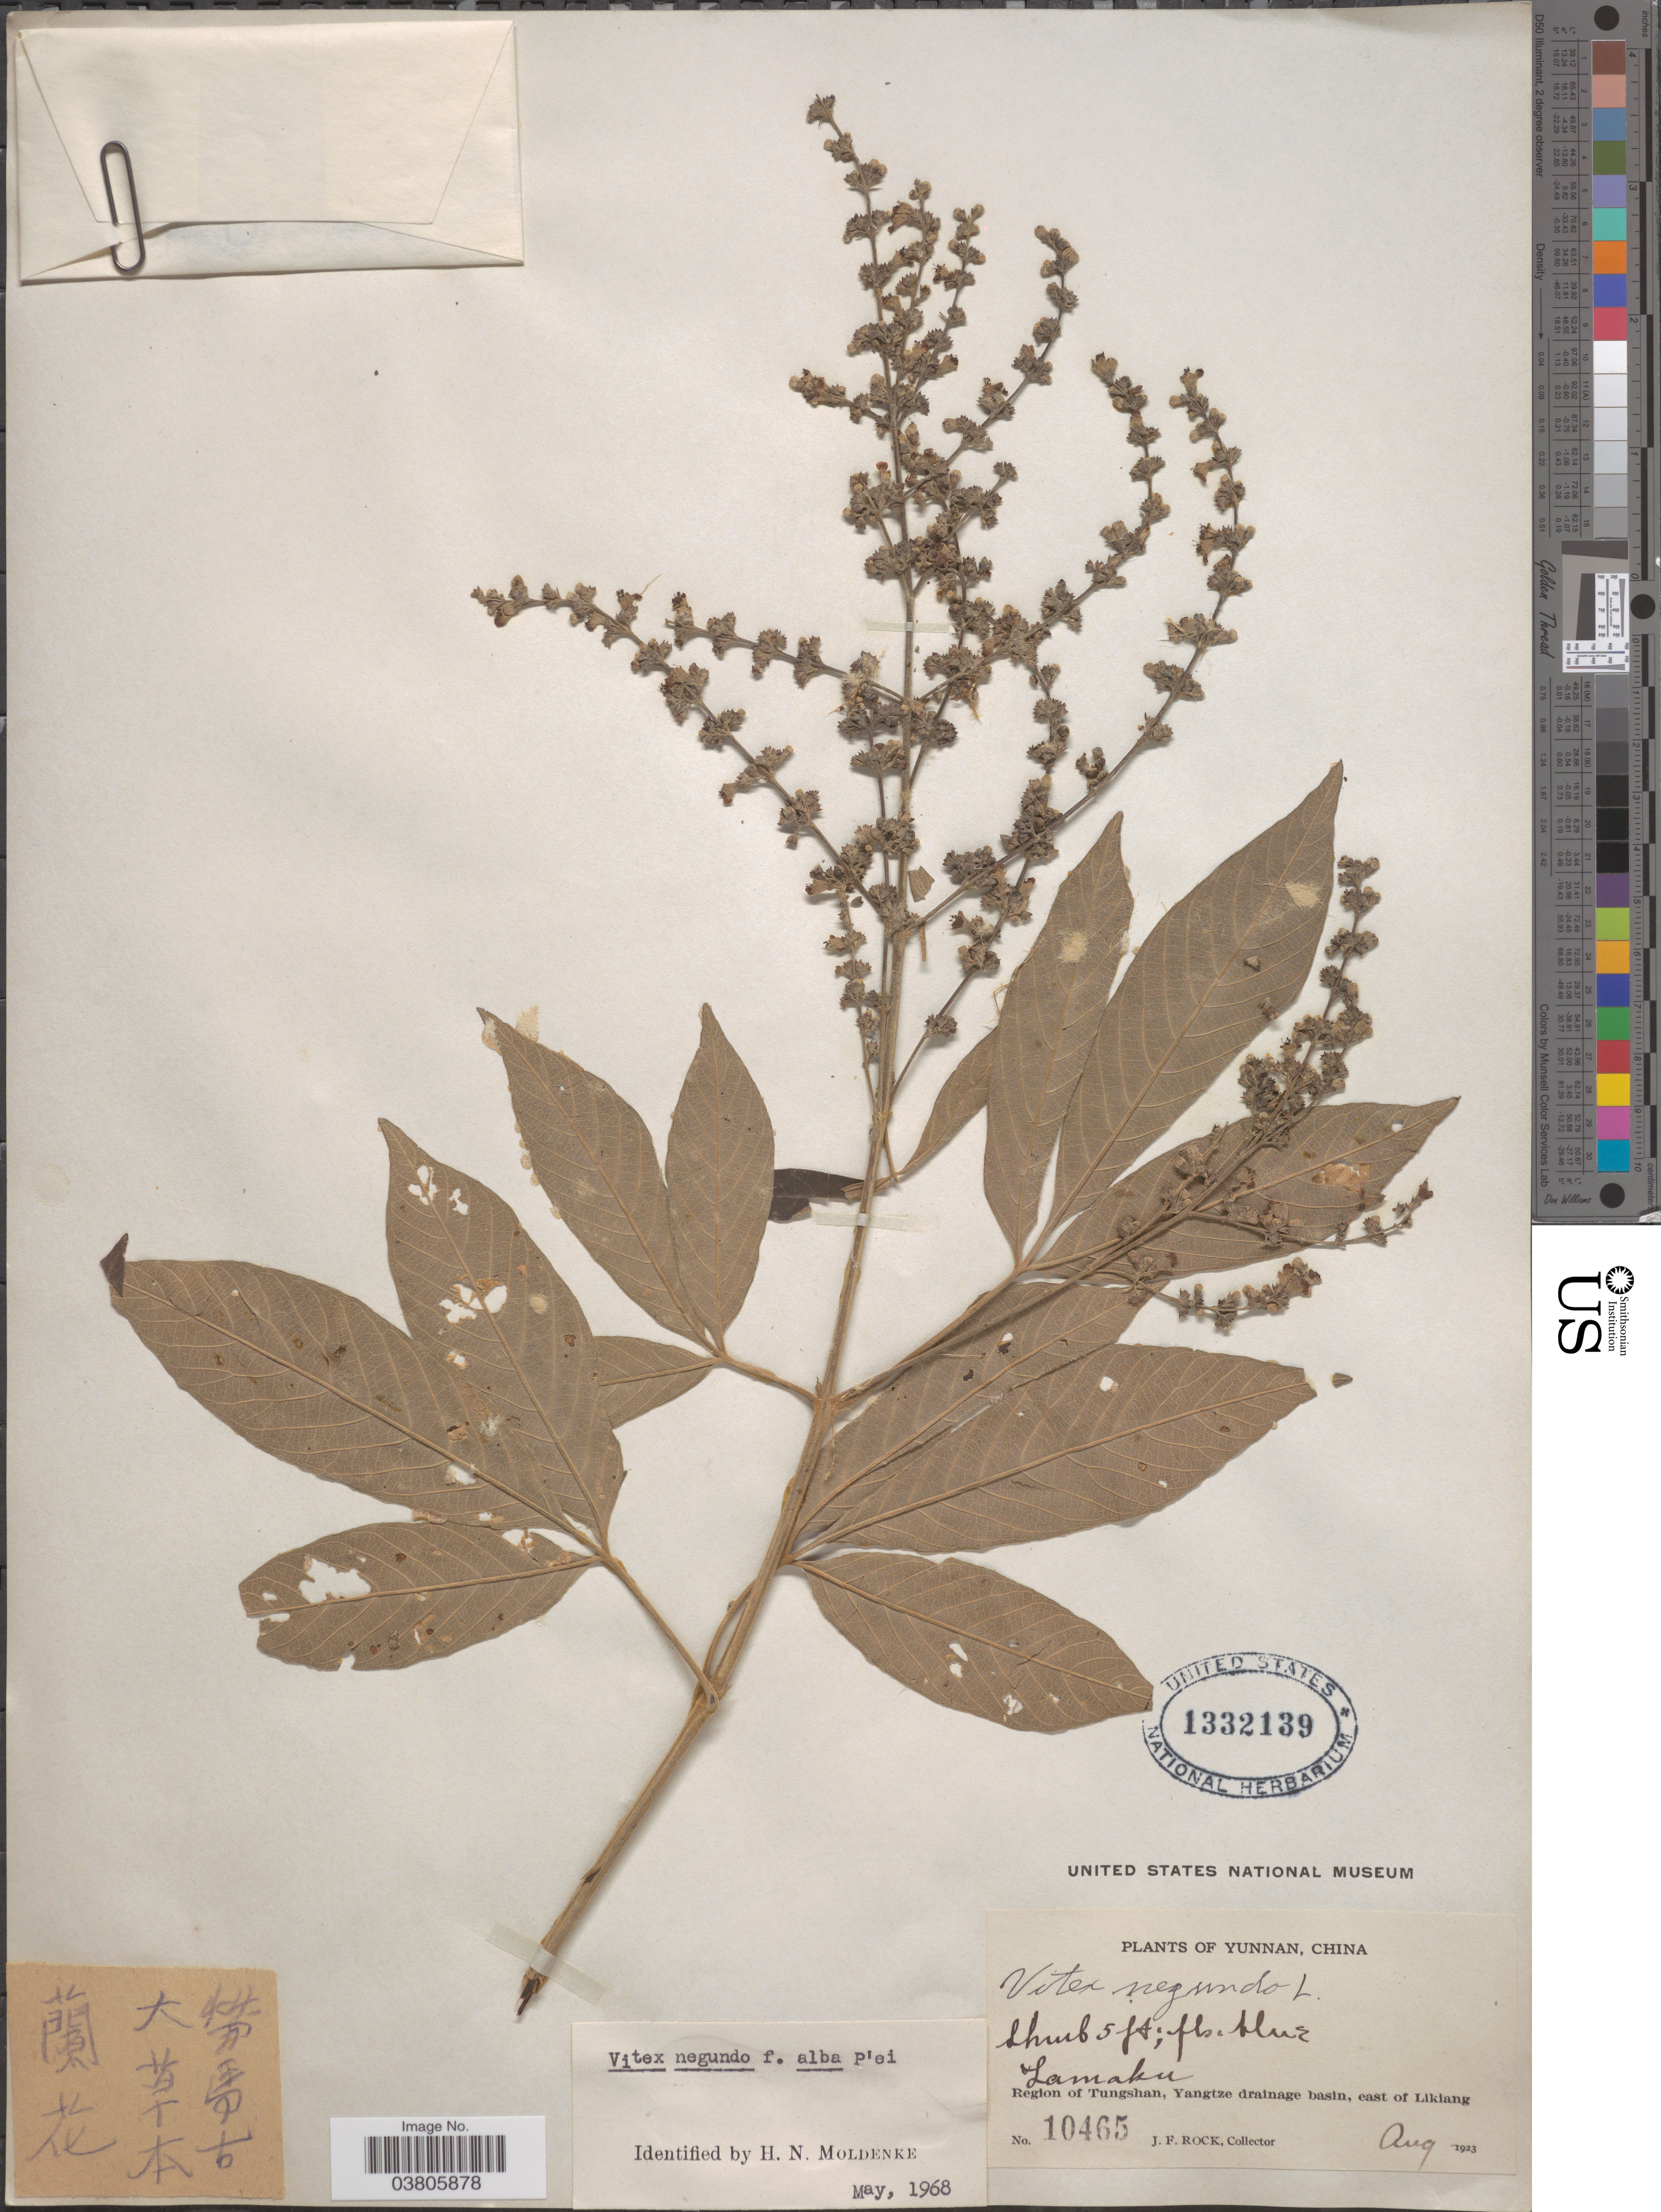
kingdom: Plantae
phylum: Tracheophyta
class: Magnoliopsida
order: Lamiales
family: Lamiaceae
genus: Vitex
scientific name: Vitex negundo f. alba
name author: C. P'ei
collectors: J. Rock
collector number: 10465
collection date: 1923-08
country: China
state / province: Yunnan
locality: Lamaku. Region of Tungshan, Yangtze drainage basin, east of Likiang.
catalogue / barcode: US 1332139